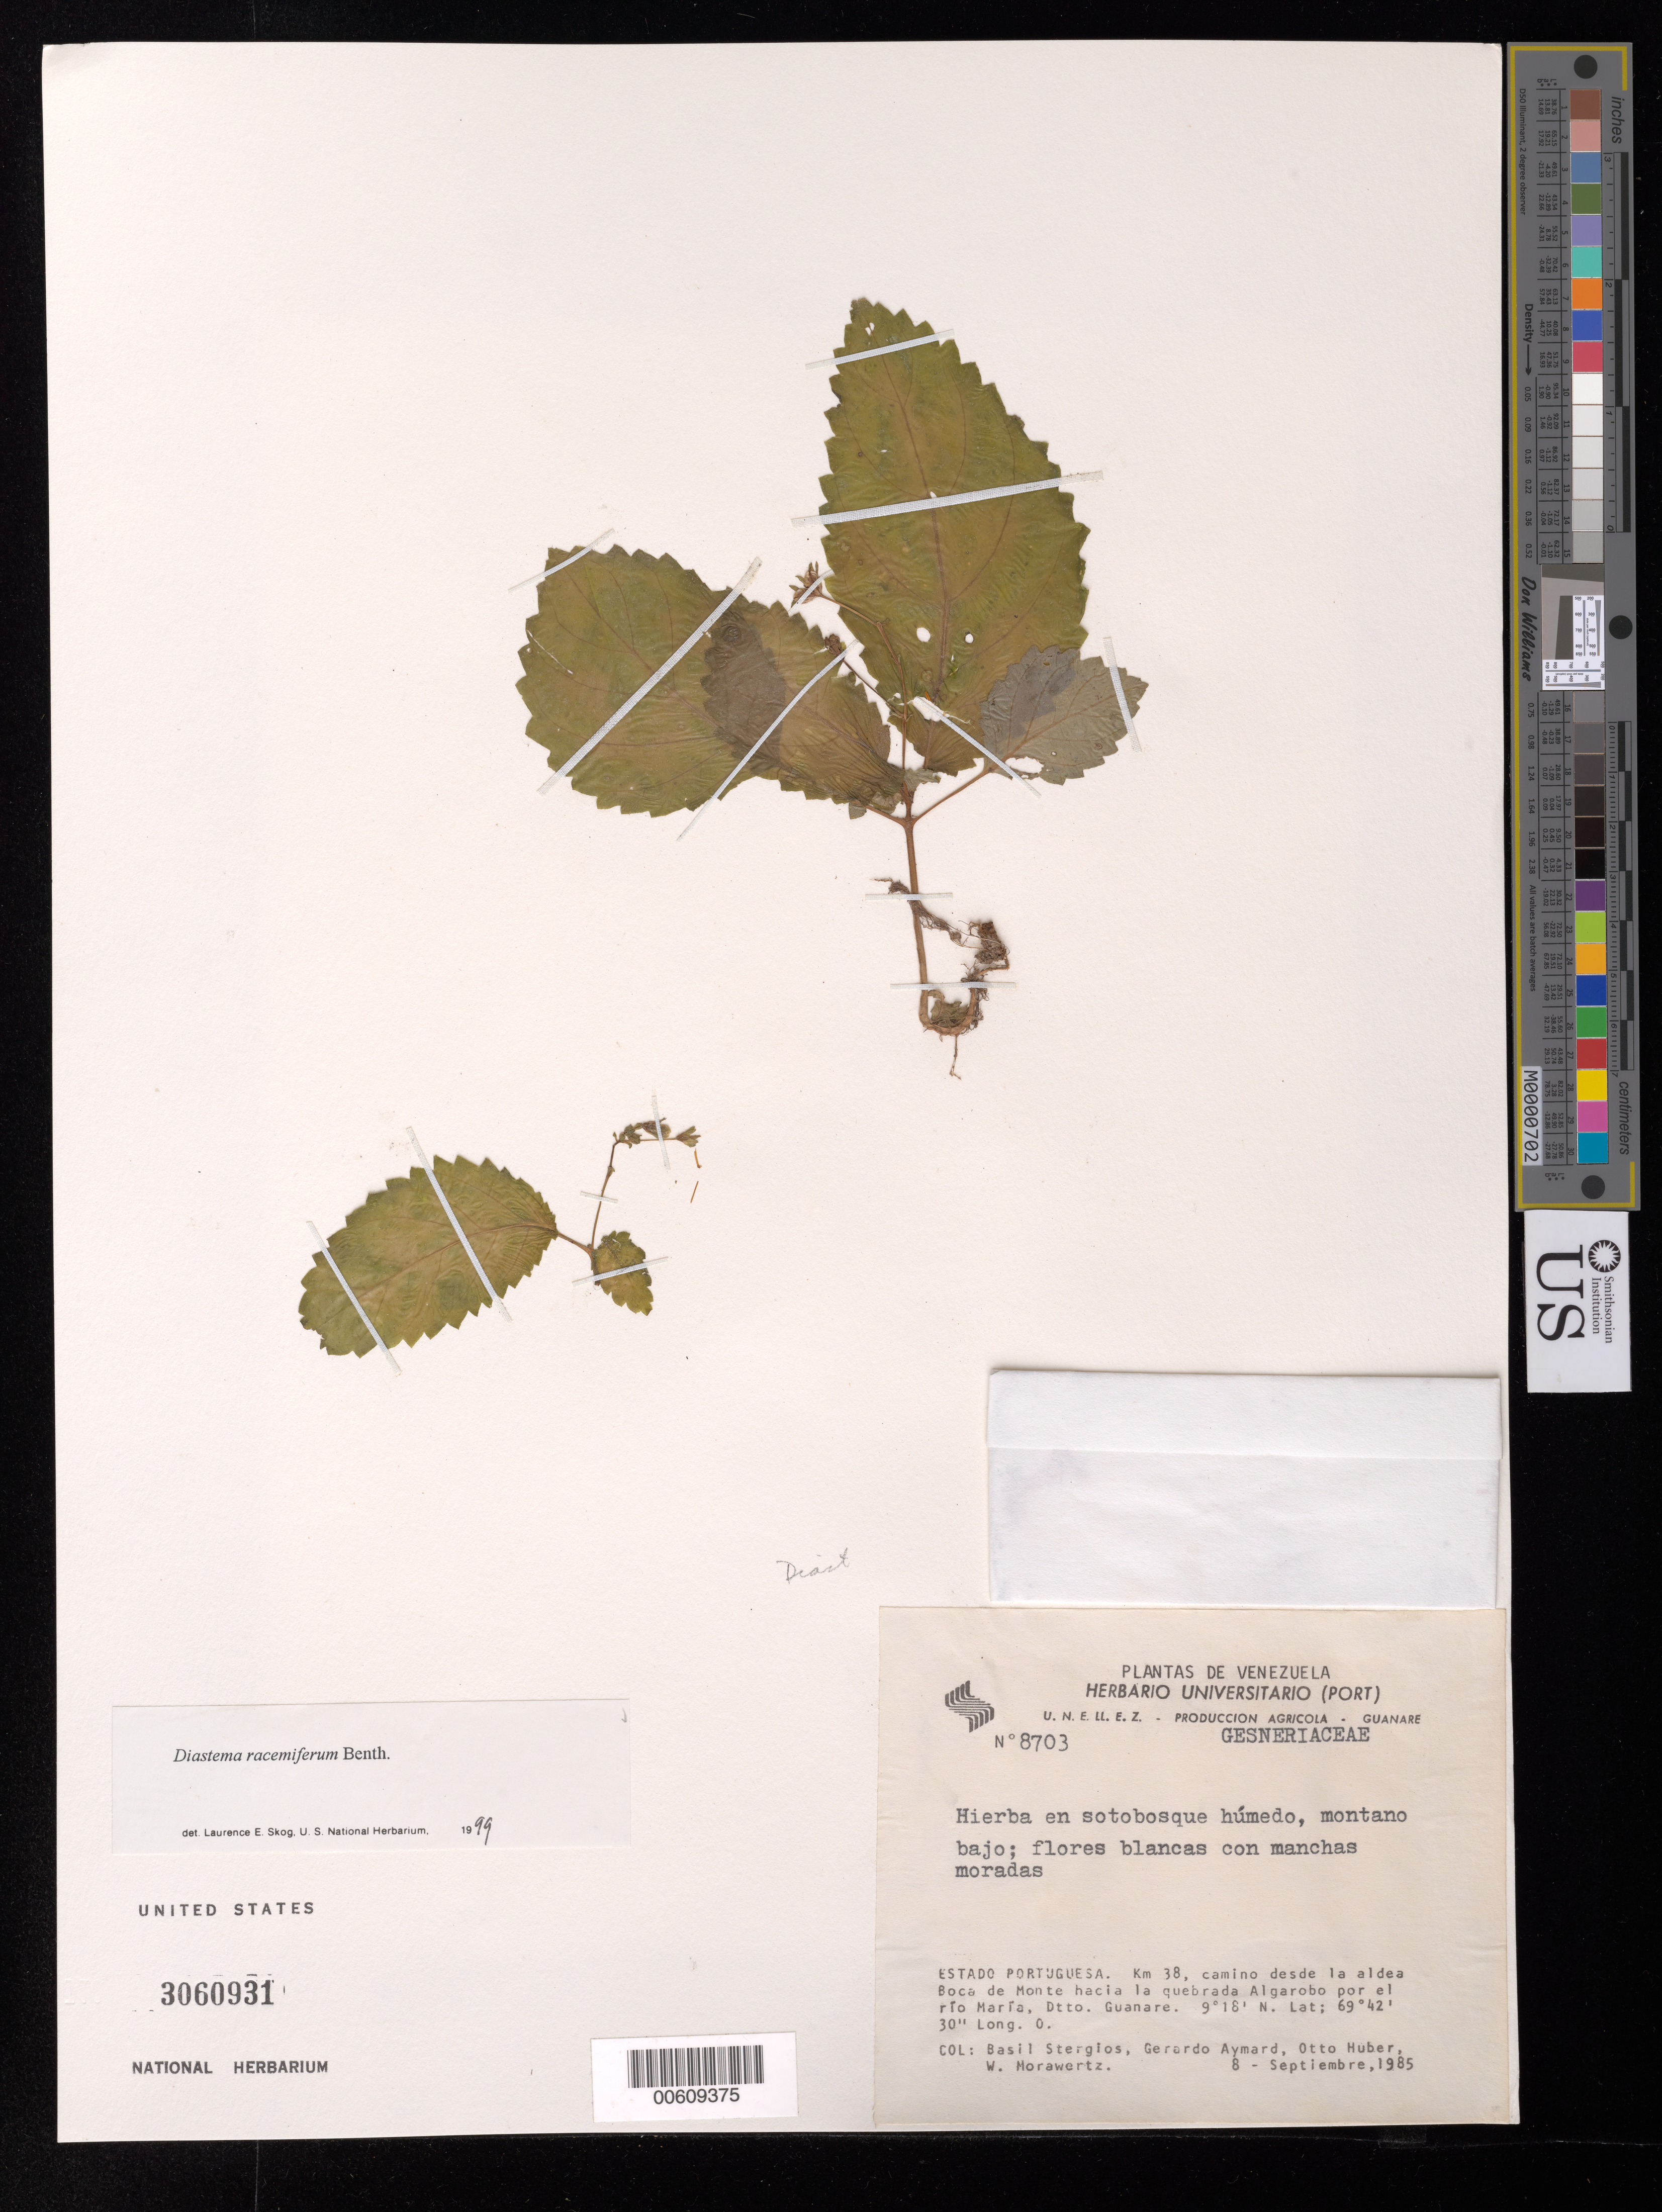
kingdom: Plantae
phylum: Tracheophyta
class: Magnoliopsida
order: Lamiales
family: Gesneriaceae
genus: Diastema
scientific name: Diastema racemiferum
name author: Benth.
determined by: Skog, Laurence E.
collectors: B. G. Stergios, G. A. Aymard, O. Huber & W. Morawetz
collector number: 8703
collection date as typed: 08 Sep 1985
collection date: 1985-09-08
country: Venezuela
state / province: Portuguesa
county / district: Guanare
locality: Km 38, camino desde la aldea Boca de Monte hacia la quebrada Algarobo por el río María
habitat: En sotobosque húmedo, montano bajo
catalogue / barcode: US 3060931